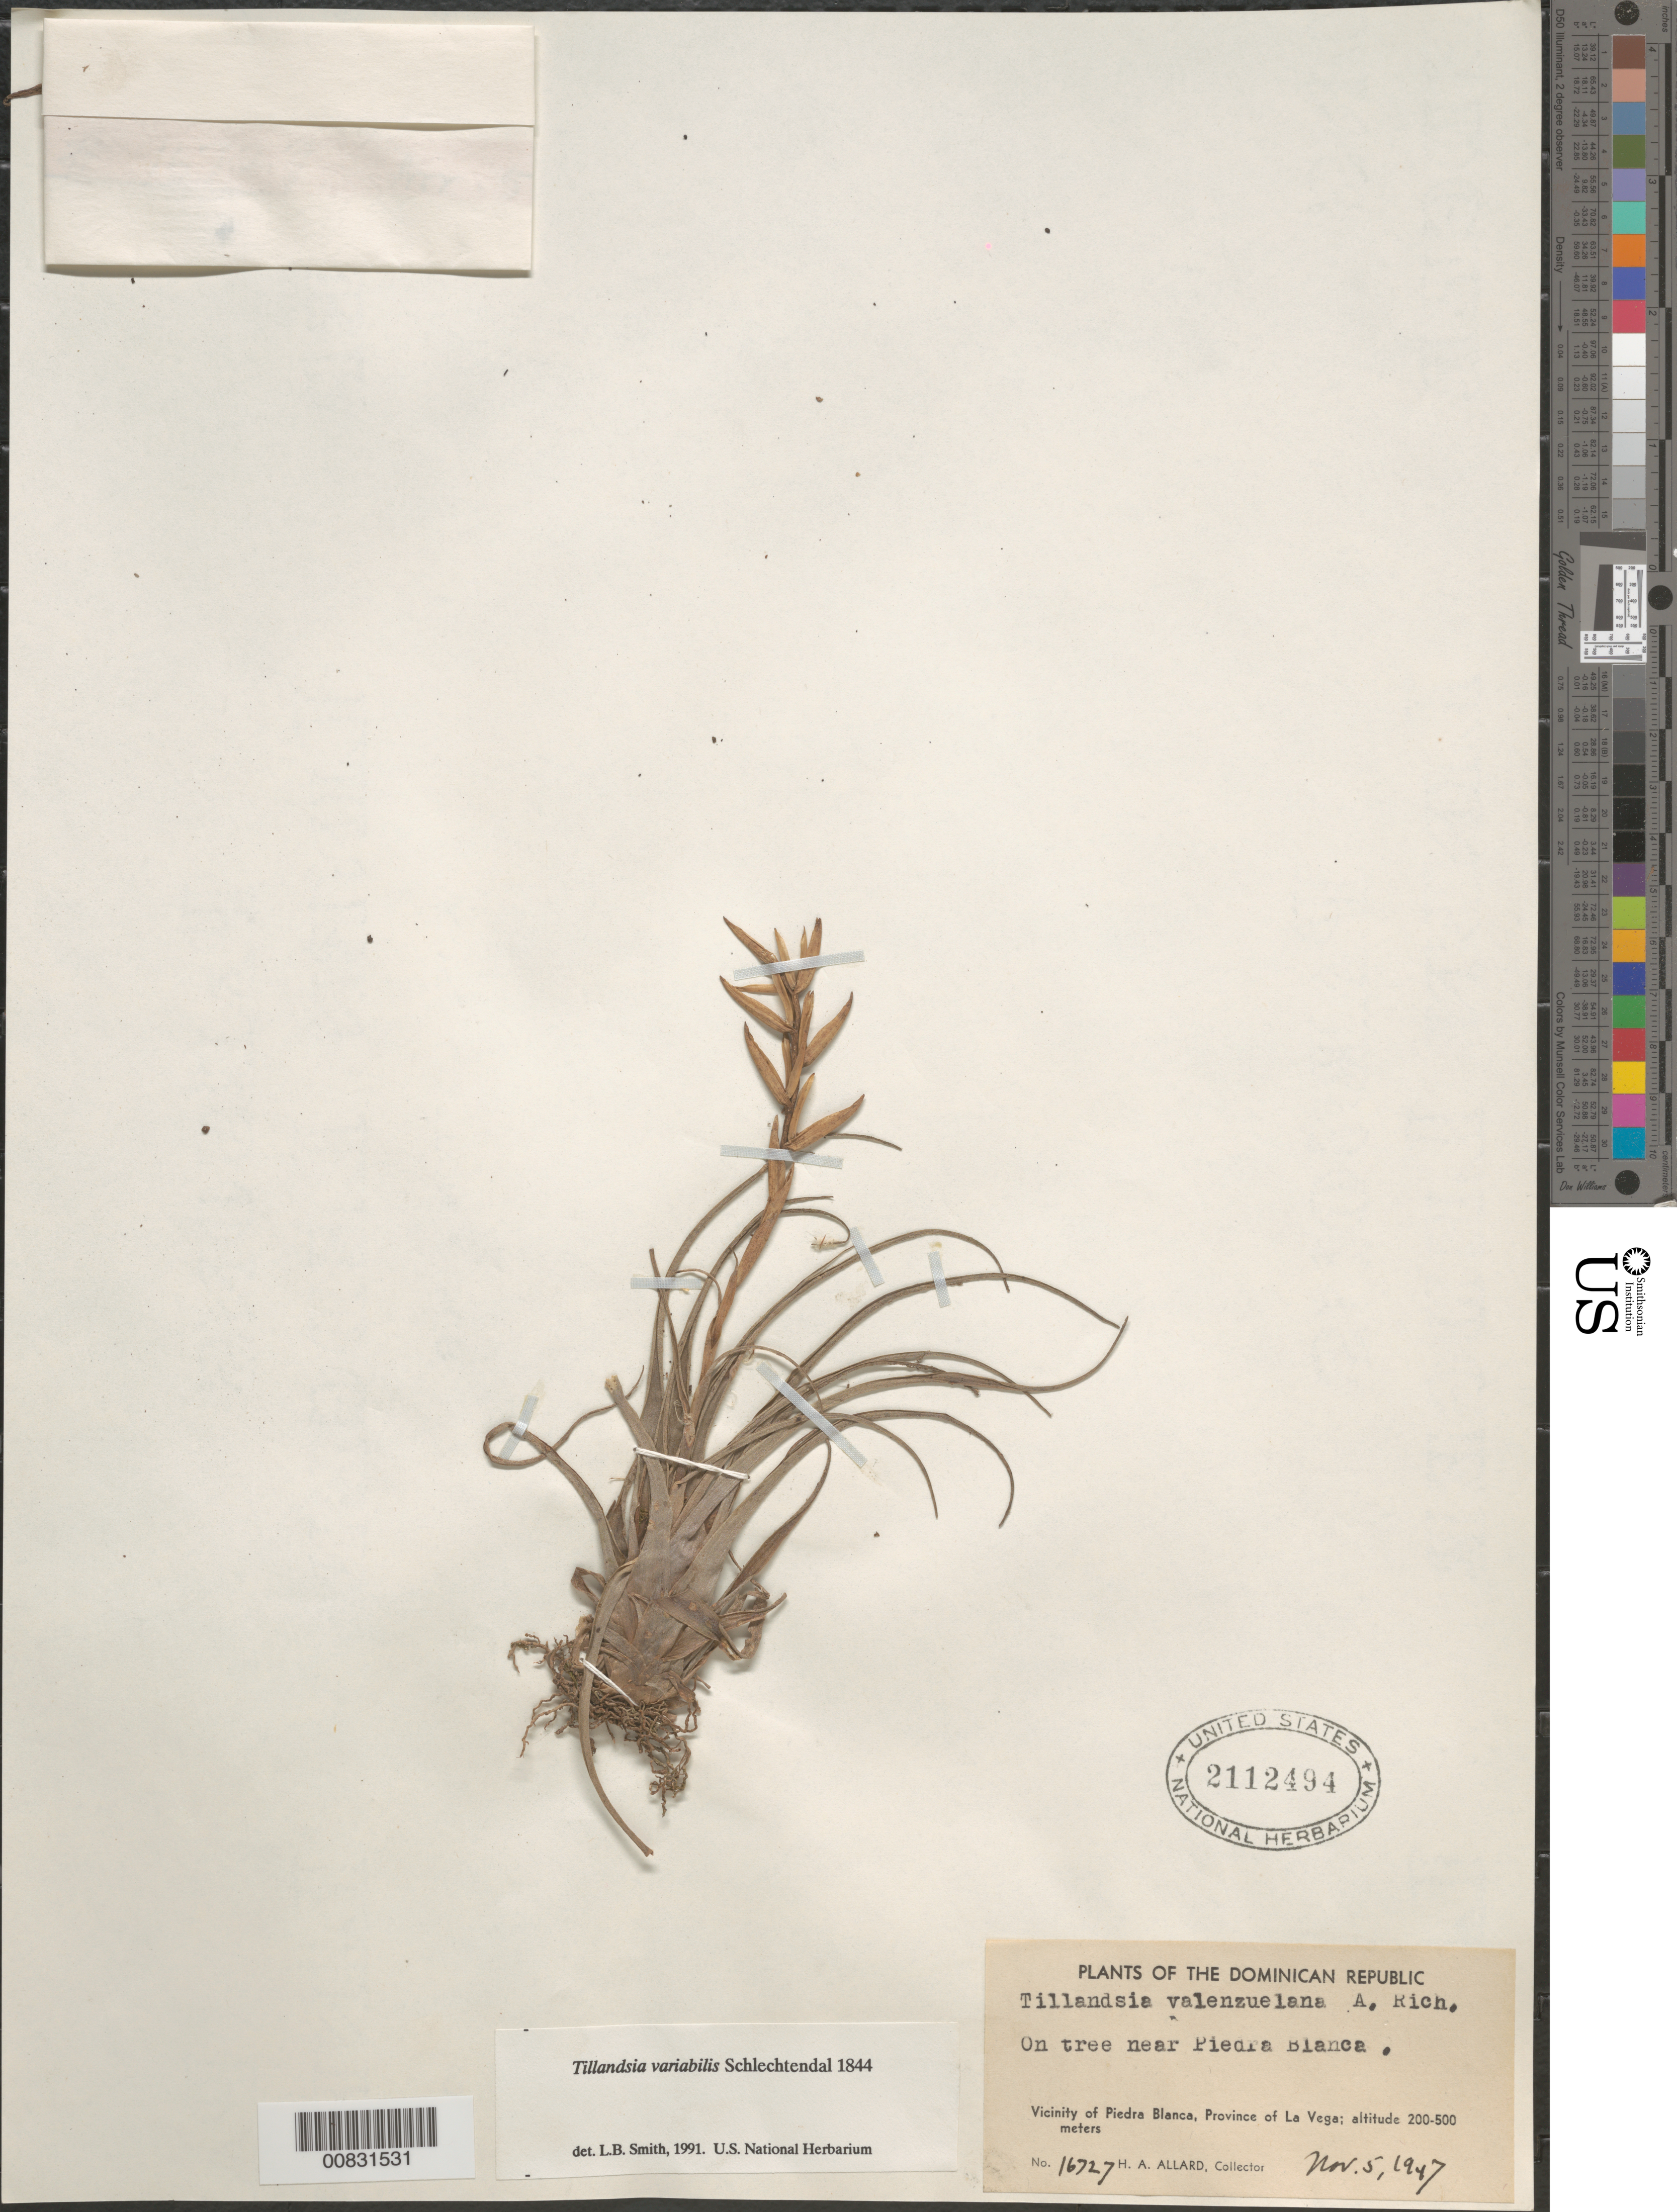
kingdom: Plantae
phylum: Tracheophyta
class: Liliopsida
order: Poales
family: Bromeliaceae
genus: Tillandsia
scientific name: Tillandsia variabilis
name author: Schltdl.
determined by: Smith, Lyman B., (US), NMNH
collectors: H. A. Allard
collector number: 16727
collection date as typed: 05 Nov 1947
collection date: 1947-11-05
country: Dominican Republic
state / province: La Vega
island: Hispaniola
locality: Vicinity of Piedra Blanca, Province of La Vega. Near Piedra Blanca.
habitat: On tree.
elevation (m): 200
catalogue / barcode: US 2112494